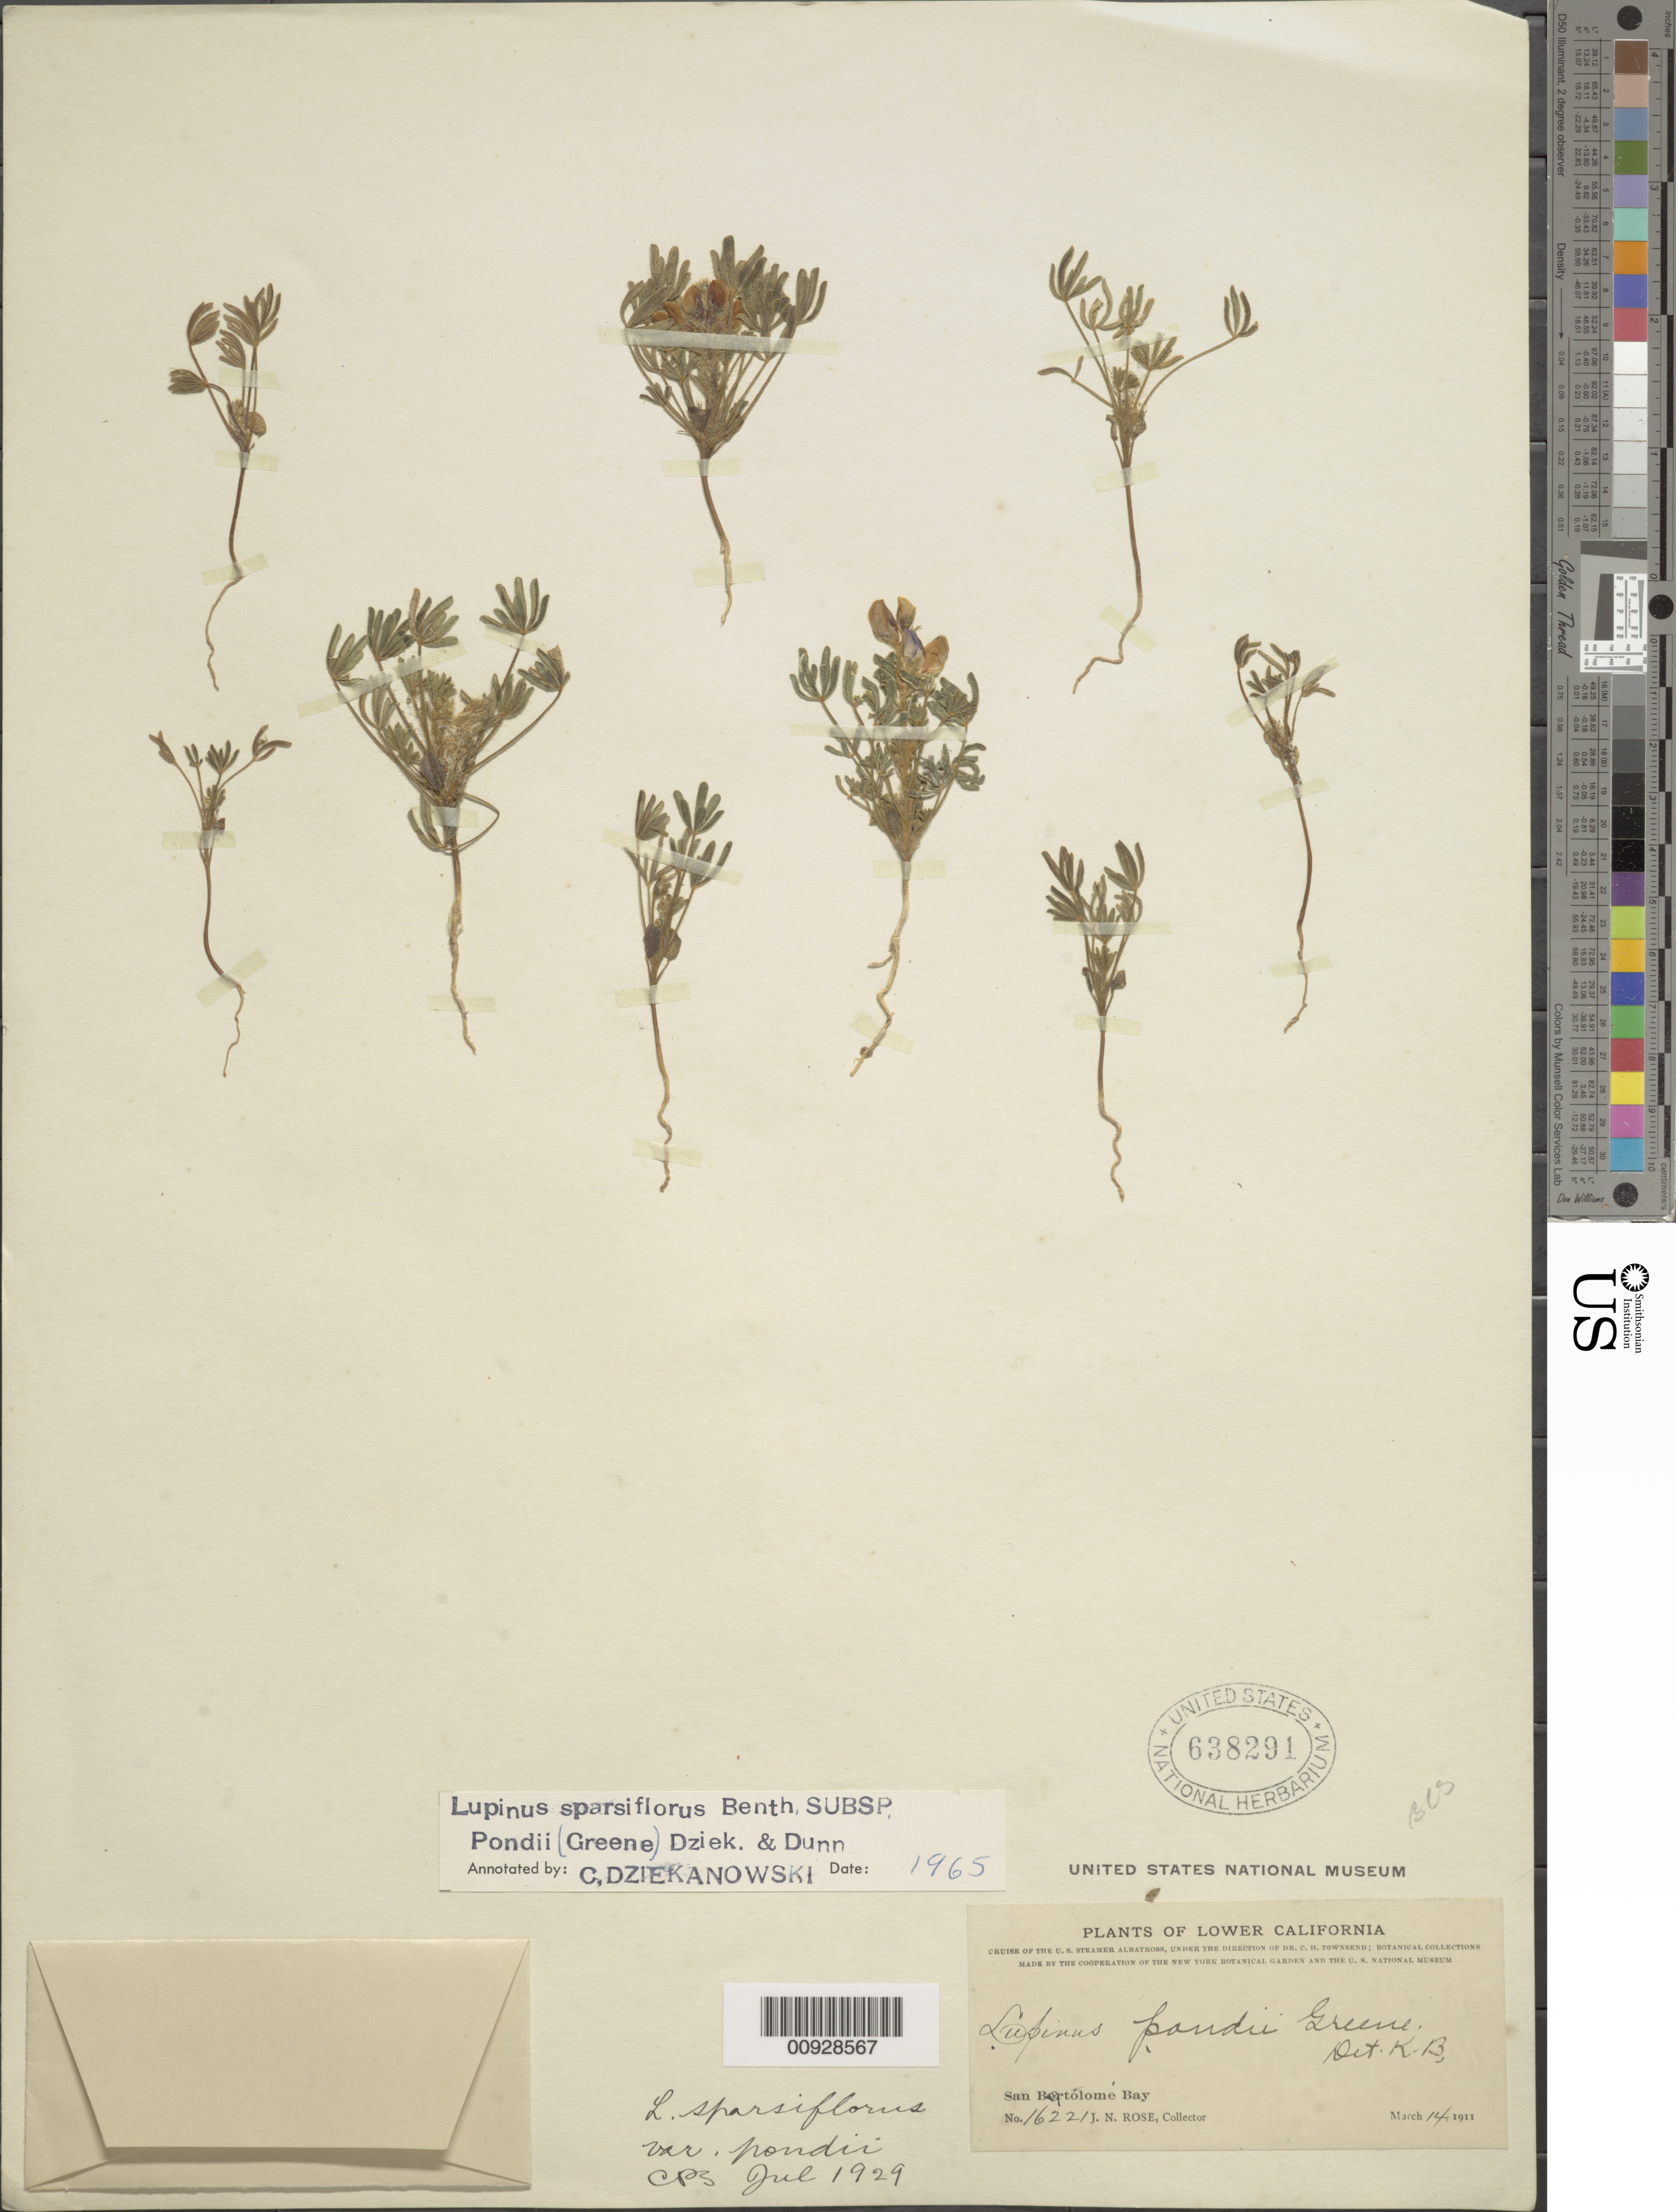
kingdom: Plantae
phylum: Tracheophyta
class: Magnoliopsida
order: Fabales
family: Fabaceae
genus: Lupinus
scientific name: Lupinus sparsiflorus subsp. pondii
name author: Benth.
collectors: J. N. Rose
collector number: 16221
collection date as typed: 14 Mar 1911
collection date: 1911-03-14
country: Mexico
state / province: Baja California Sur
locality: San Bartolomé Bay. Lower California.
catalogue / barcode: US 638291